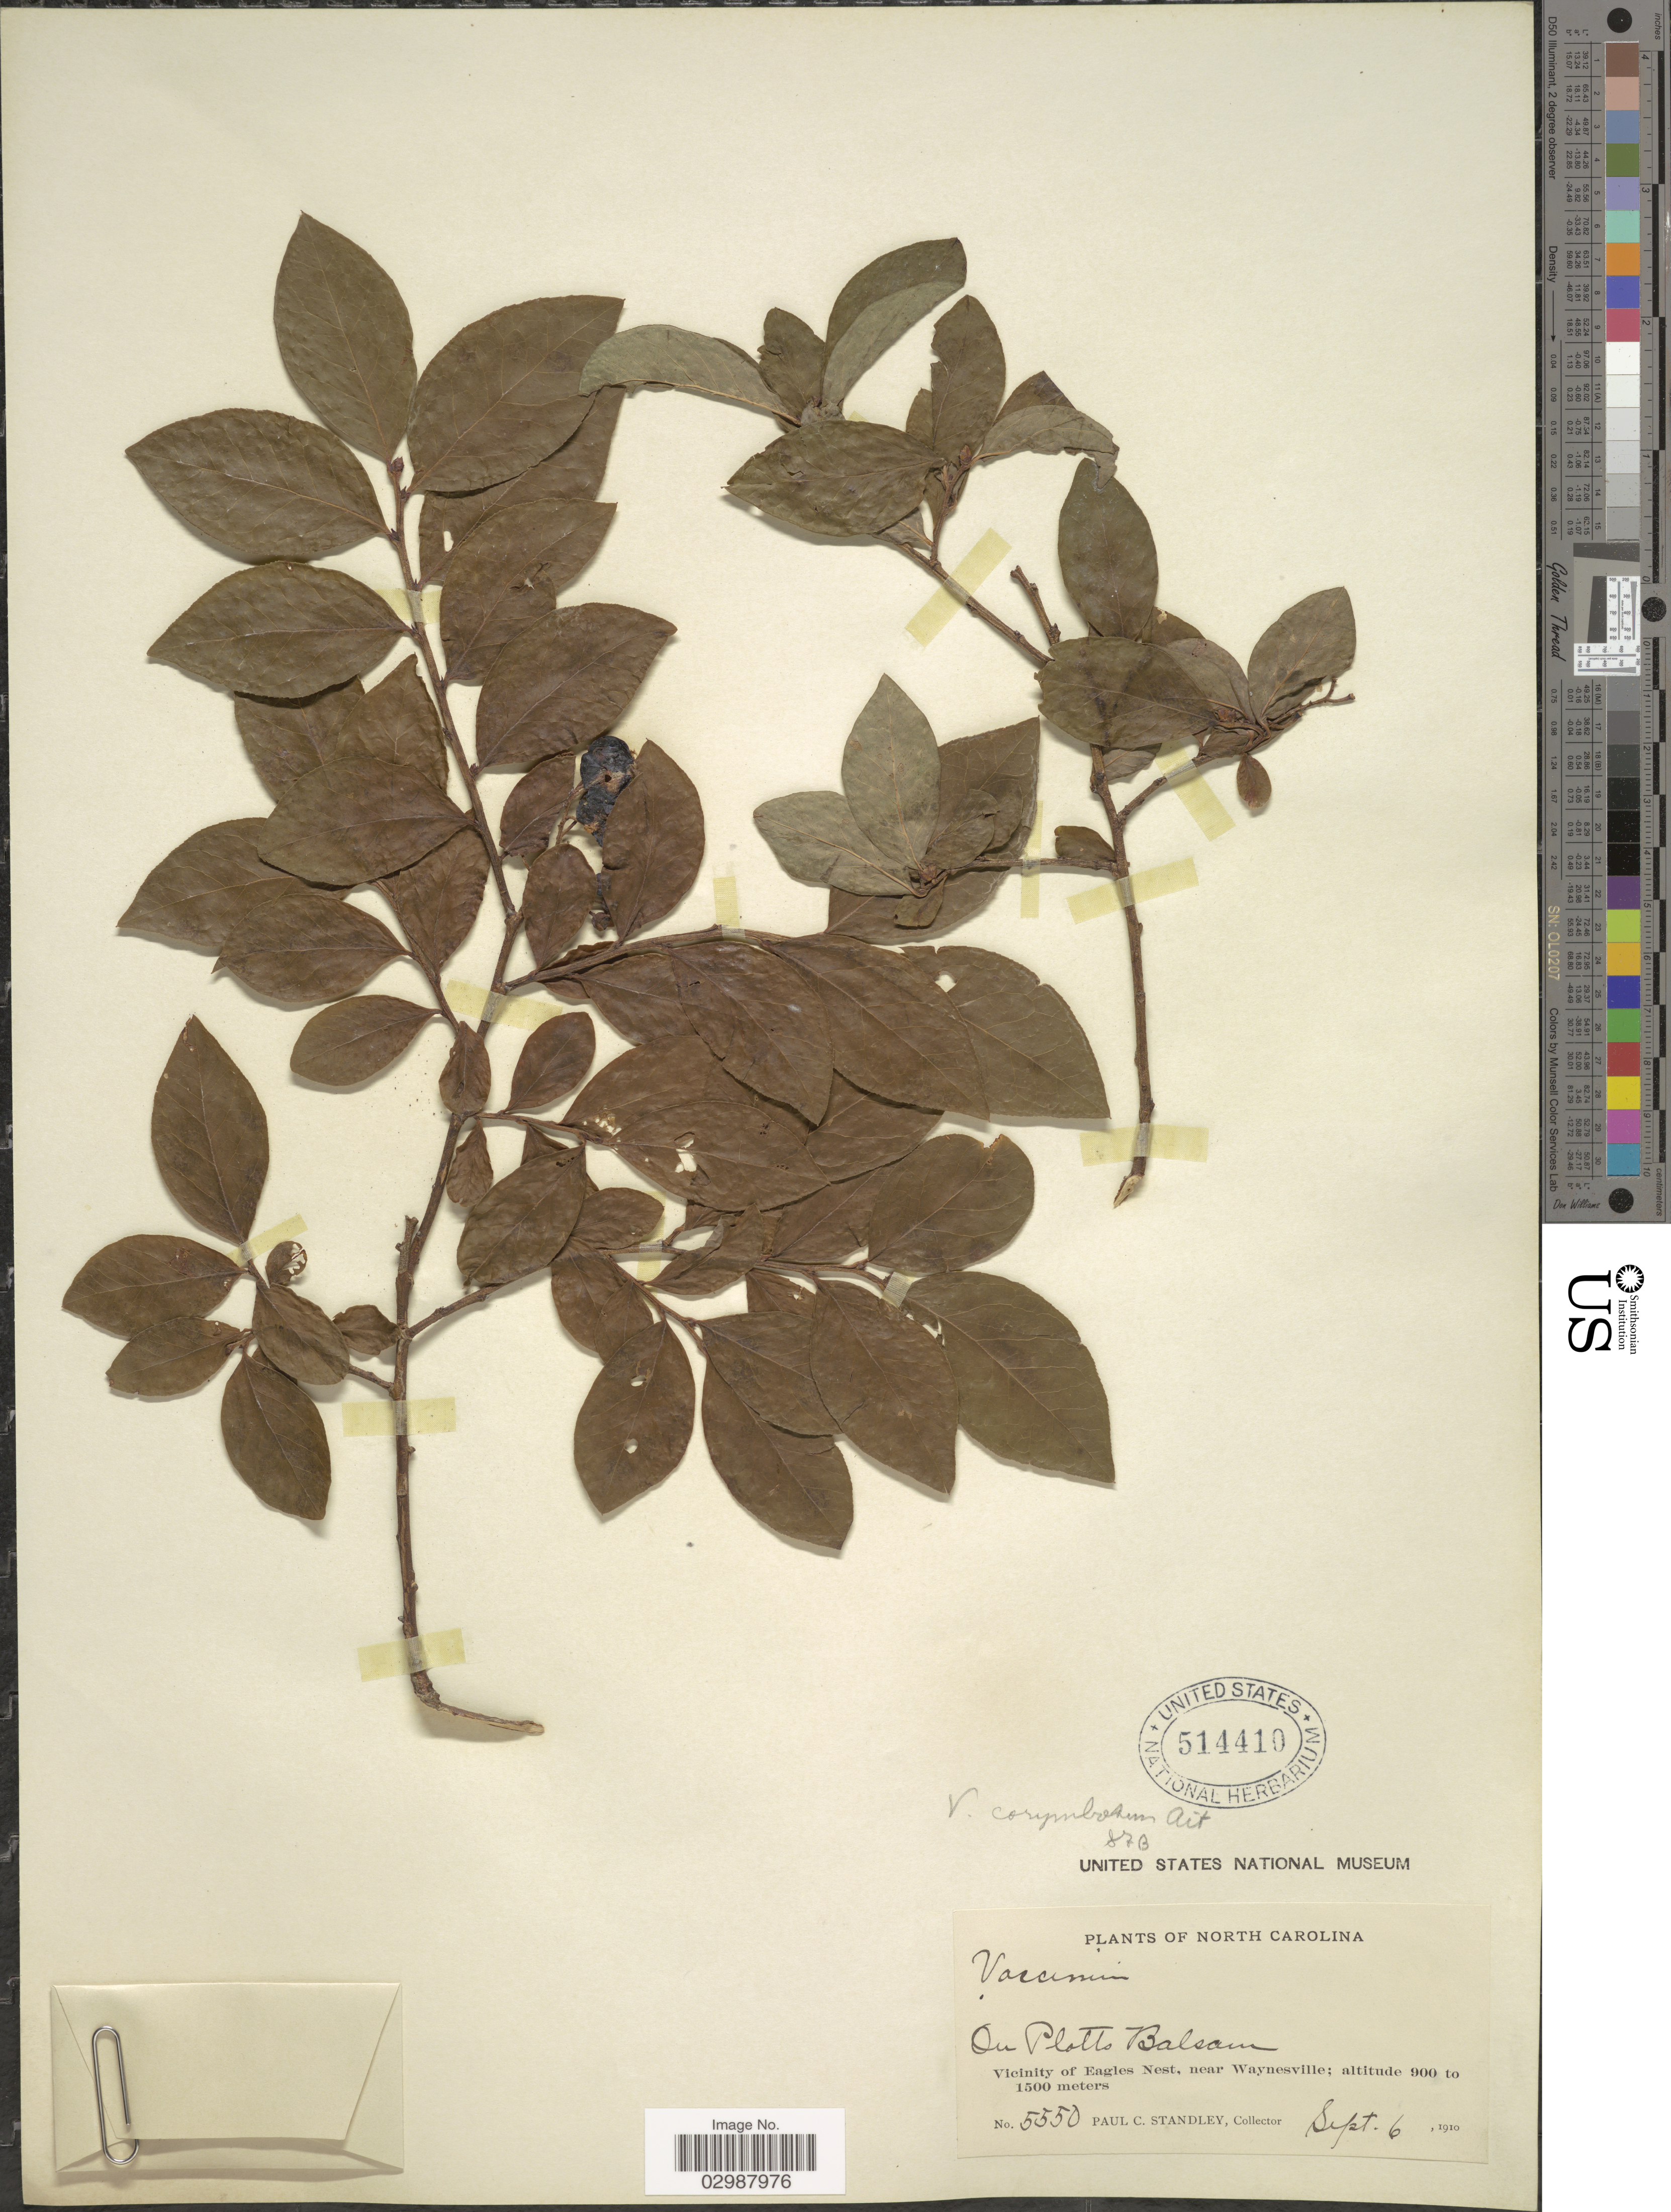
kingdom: Plantae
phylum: Tracheophyta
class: Magnoliopsida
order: Ericales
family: Ericaceae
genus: Vaccinium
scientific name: Vaccinium corymbosum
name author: L.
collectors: P. C. Standley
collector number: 5550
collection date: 1910-09-06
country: United States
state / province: North Carolina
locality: On Plotss Balsam. Vicinity of Eagles Nest, near Waynesville.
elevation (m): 900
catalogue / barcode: US 514410